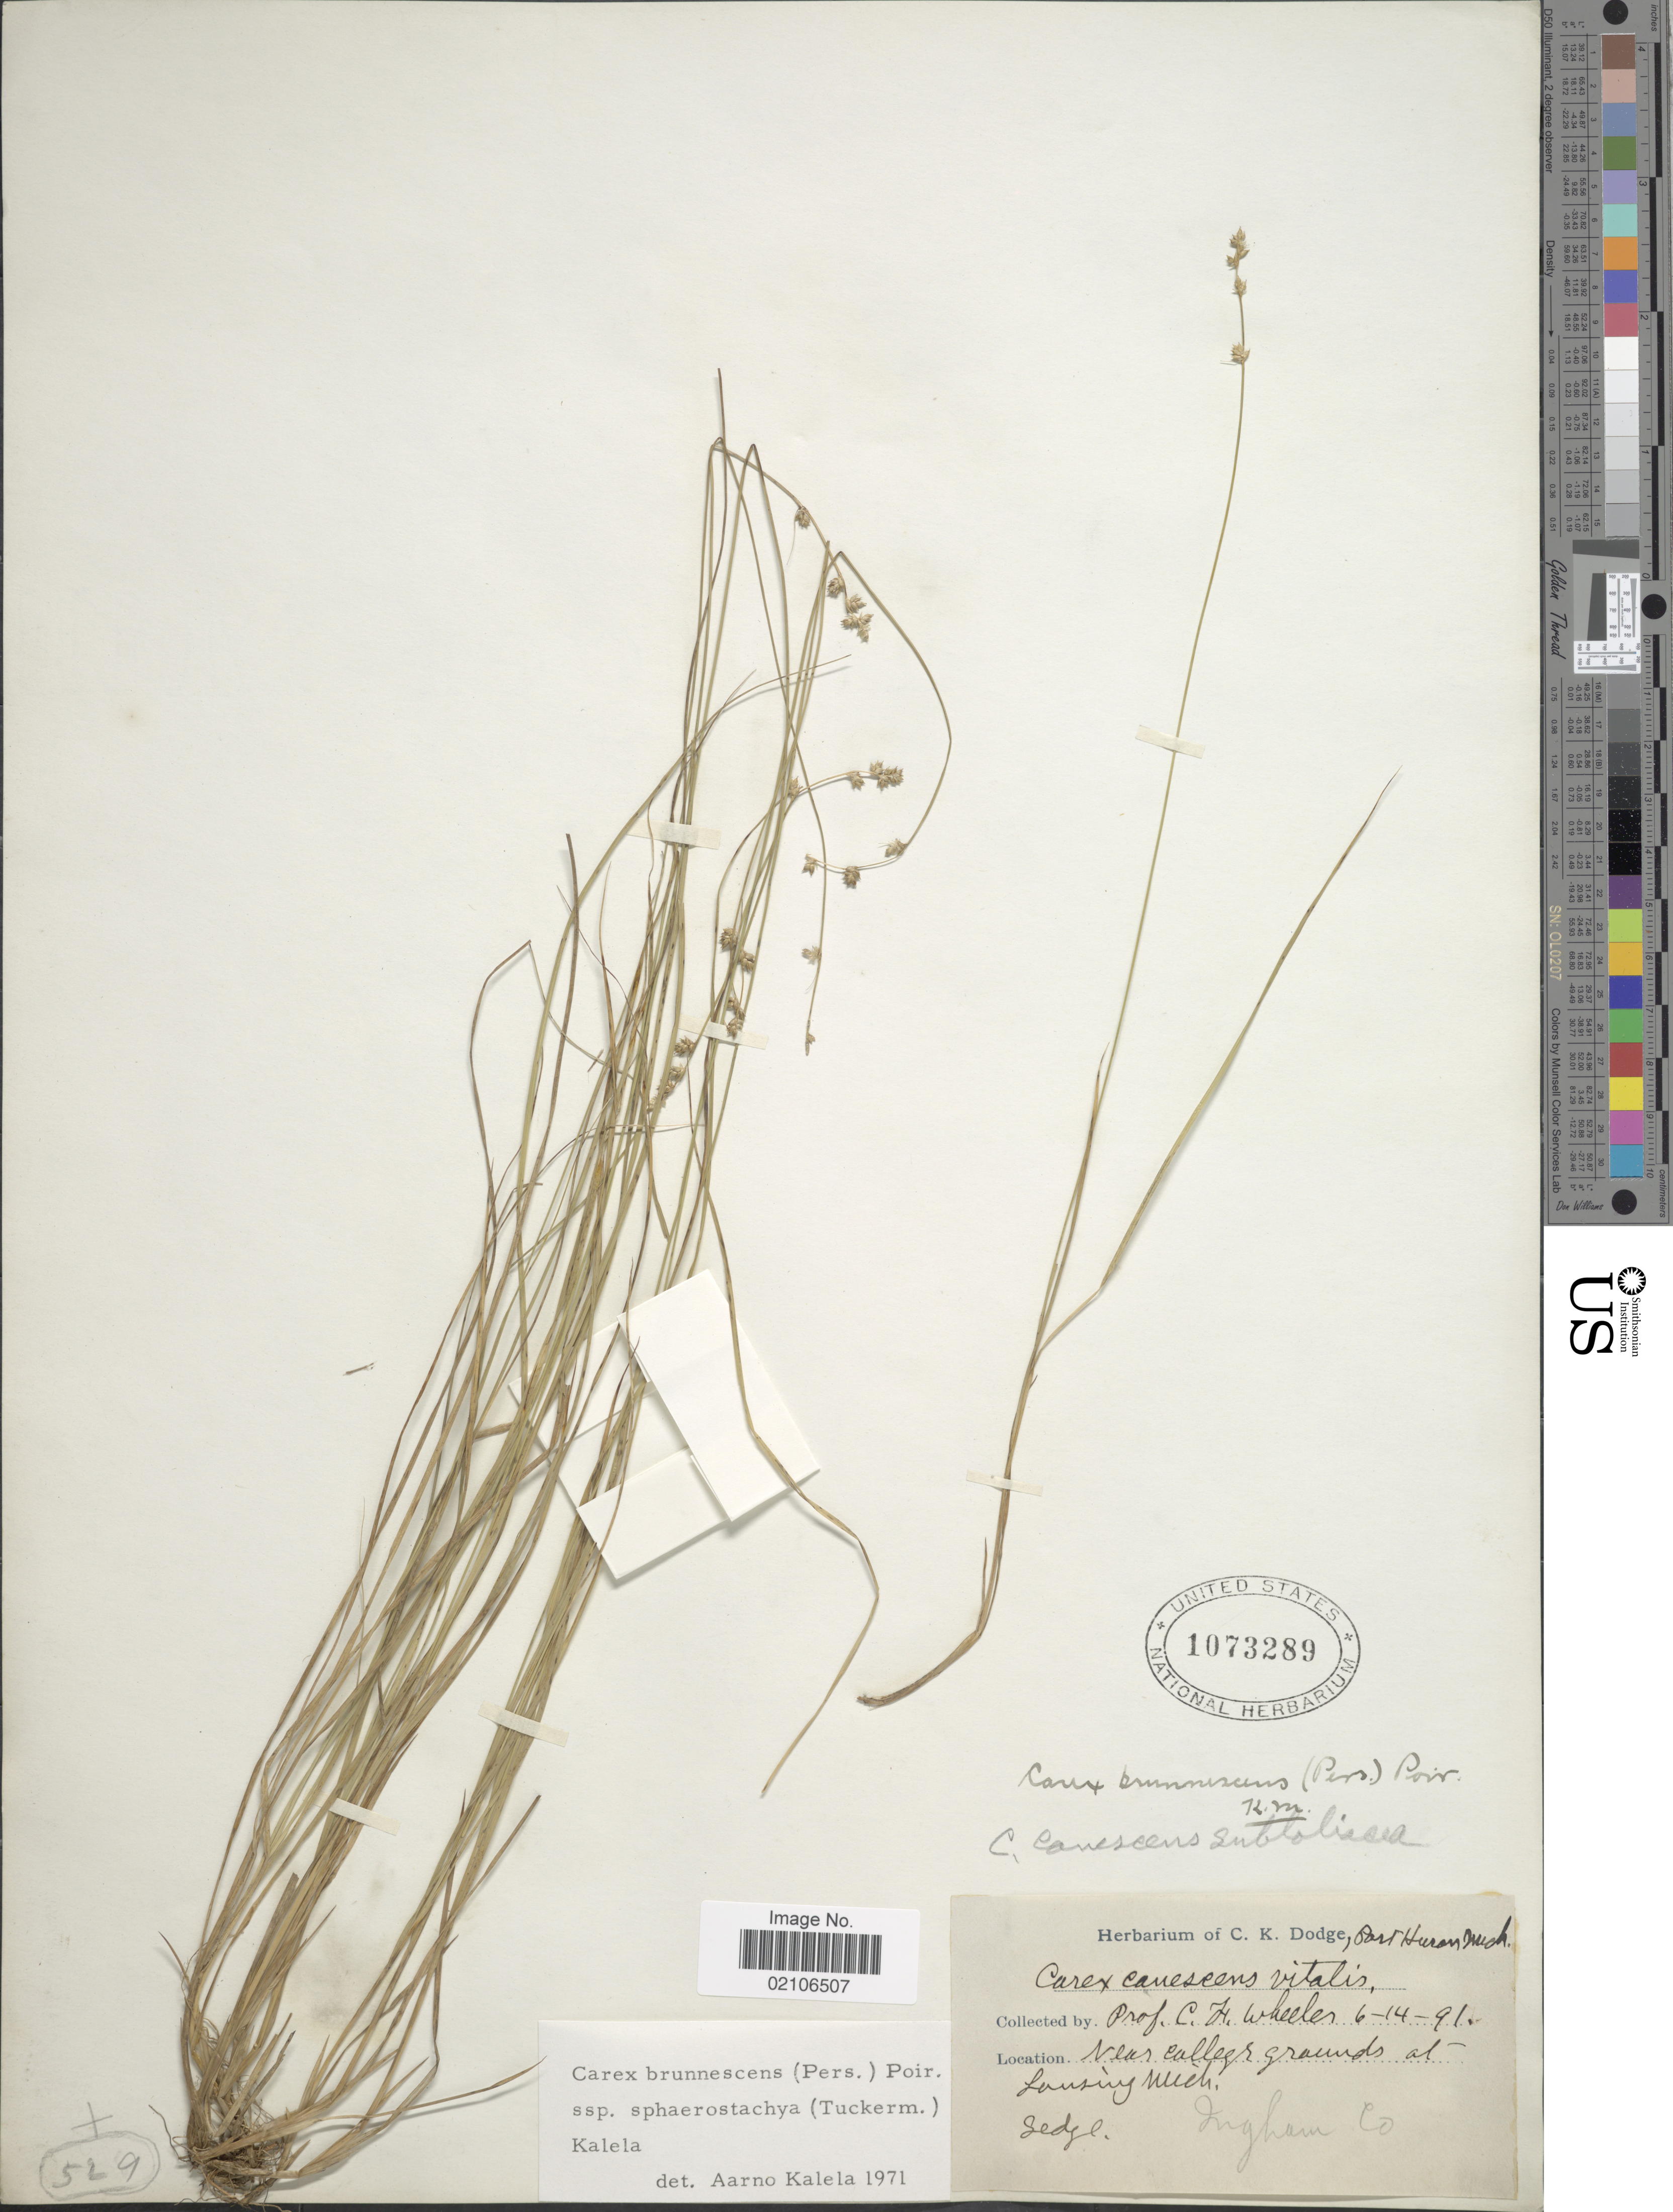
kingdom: Plantae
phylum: Tracheophyta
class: Liliopsida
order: Poales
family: Cyperaceae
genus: Carex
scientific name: Carex brunnescens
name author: (Pers.) Poir.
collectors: C. Wheeler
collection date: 1891-06-14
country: United States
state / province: Michigan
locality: Near college grounds at Lansing, Ingham Co.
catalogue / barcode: US 1073289